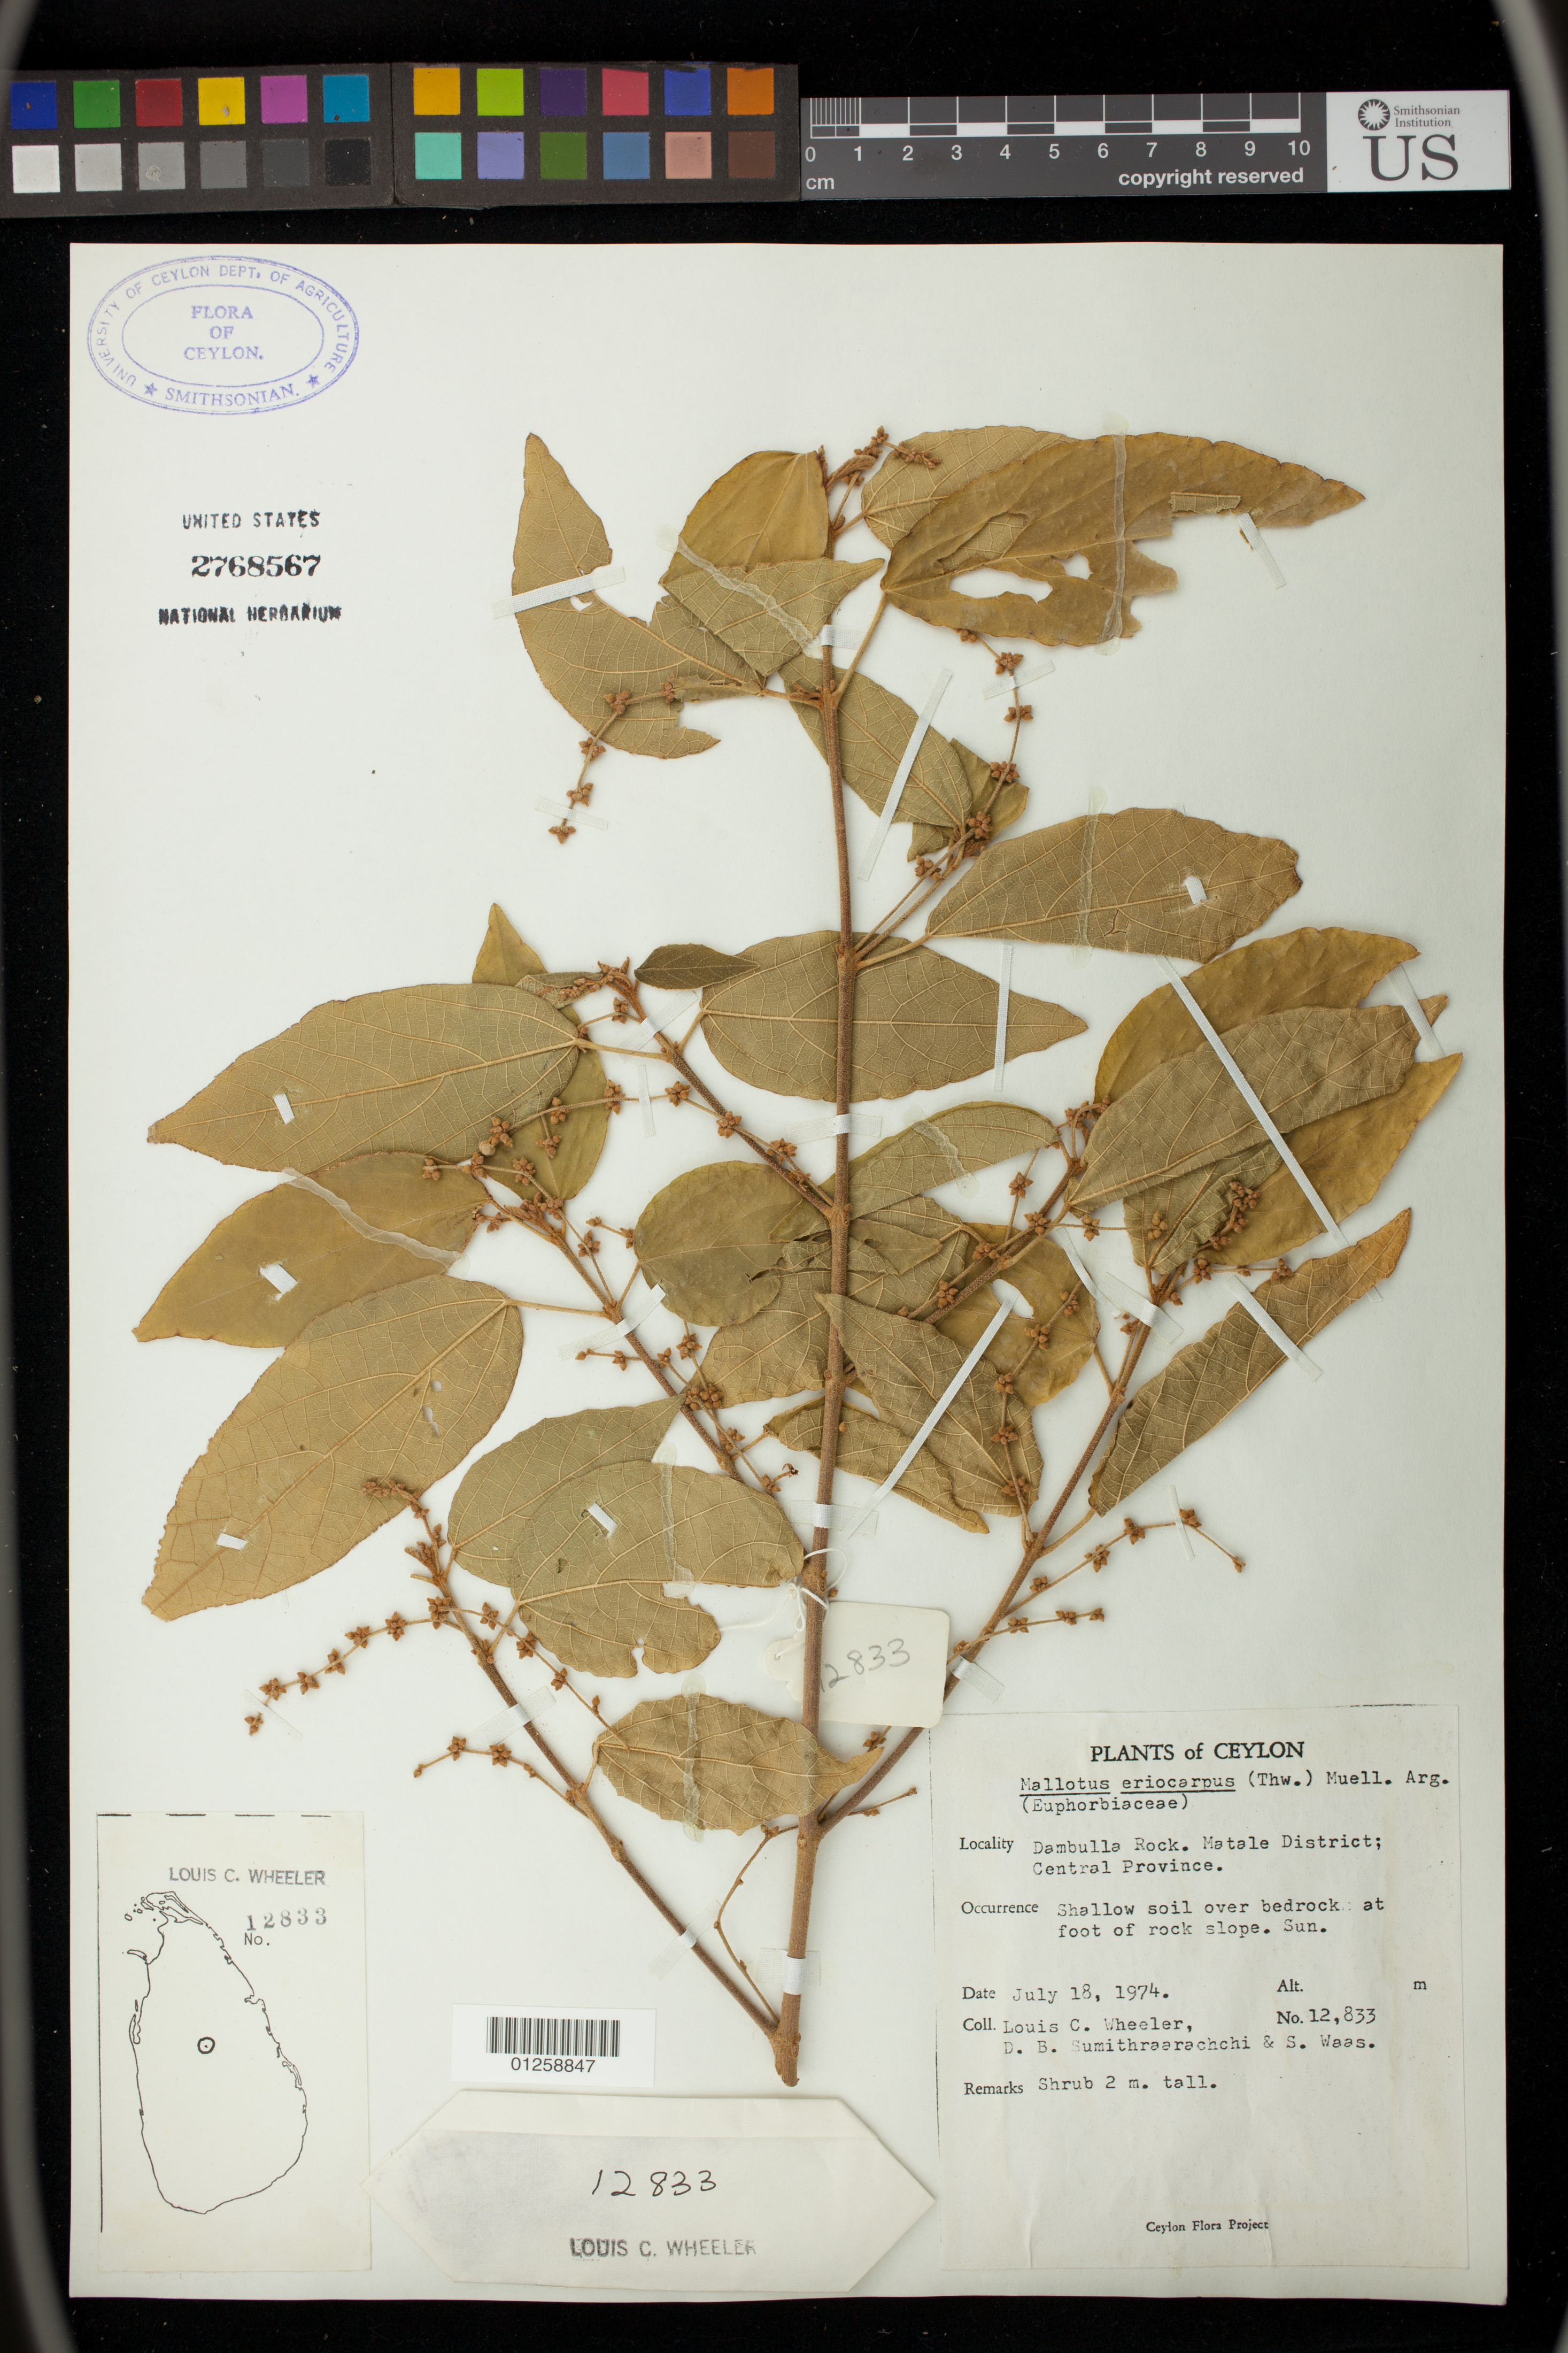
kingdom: Plantae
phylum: Tracheophyta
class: Magnoliopsida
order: Malpighiales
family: Euphorbiaceae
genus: Mallotus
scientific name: Mallotus eriocarpus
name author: (Thwaites) Müll. Arg.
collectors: L. C. Wheeler, D. B. Sumithraarachchi & S. Waas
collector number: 12,833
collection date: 1974-07-18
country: Sri Lanka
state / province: Central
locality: Dambulla Rock. Matale District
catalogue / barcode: US 2768567